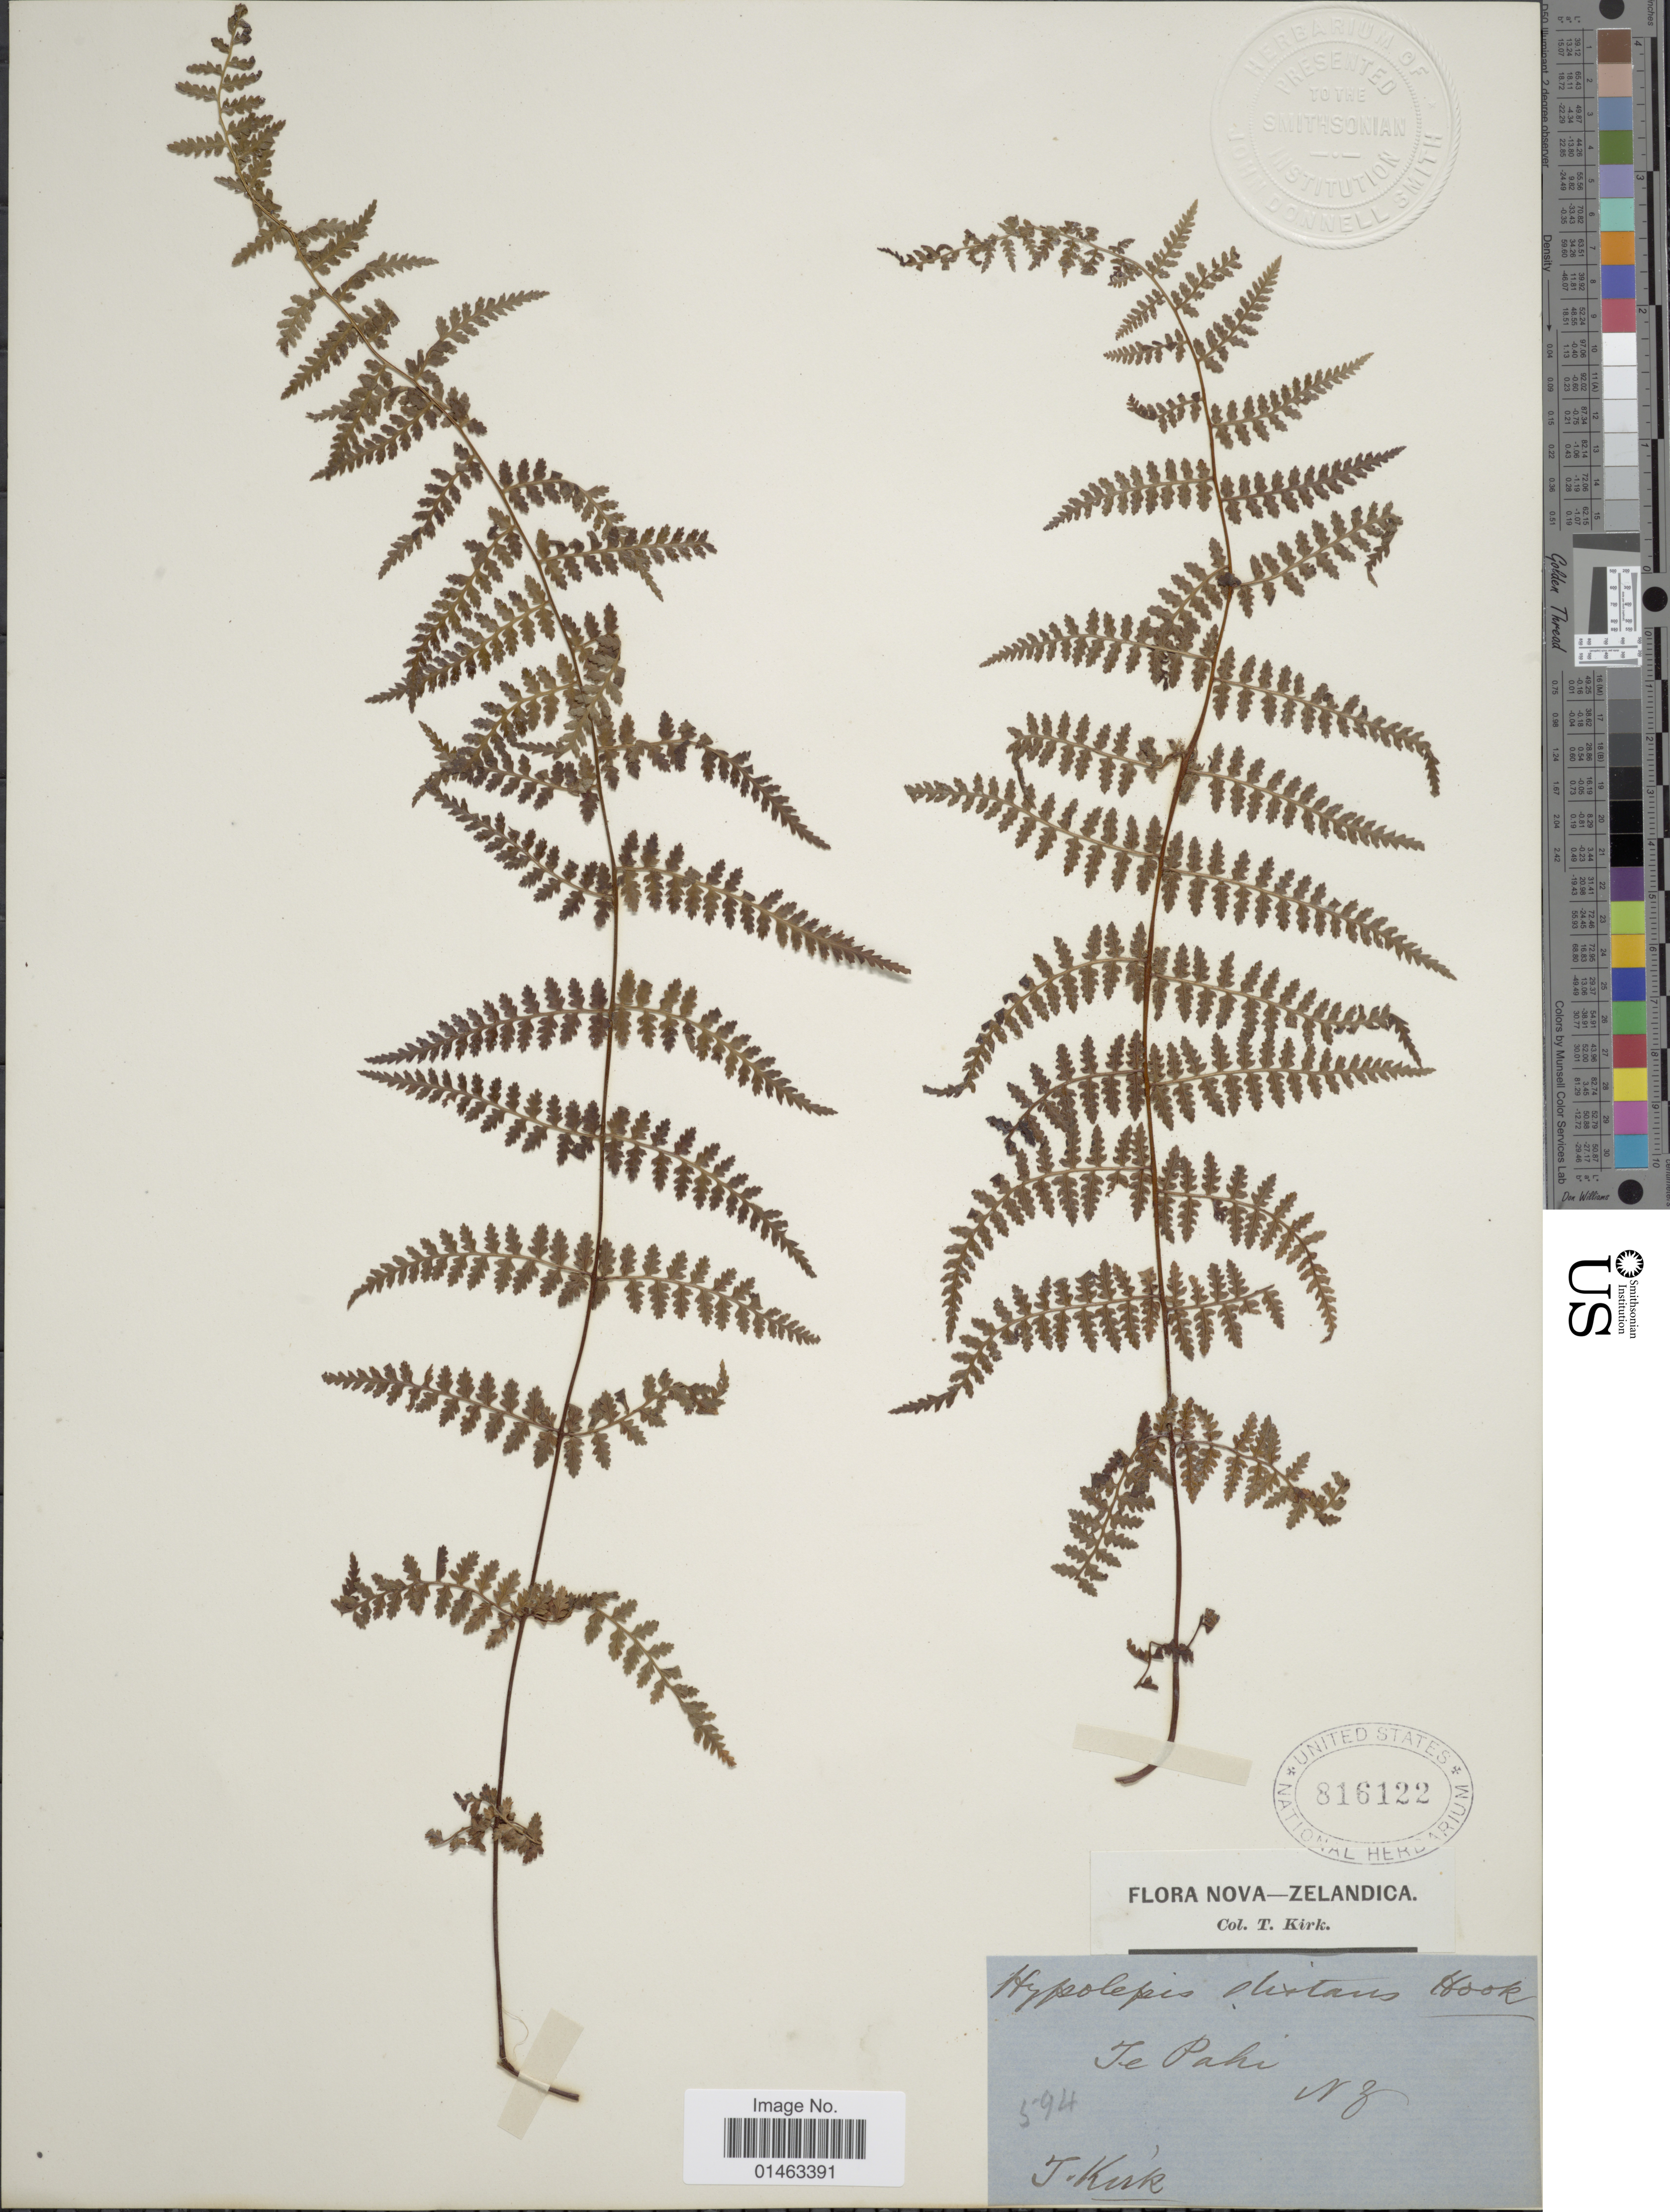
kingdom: Plantae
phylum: Tracheophyta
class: Polypodiopsida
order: Polypodiales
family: Dennstaedtiaceae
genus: Hypolepis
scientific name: Hypolepis distans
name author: (Colenso) Hook.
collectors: J. Kirk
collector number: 594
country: New Zealand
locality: Te Pahi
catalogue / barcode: US 816122